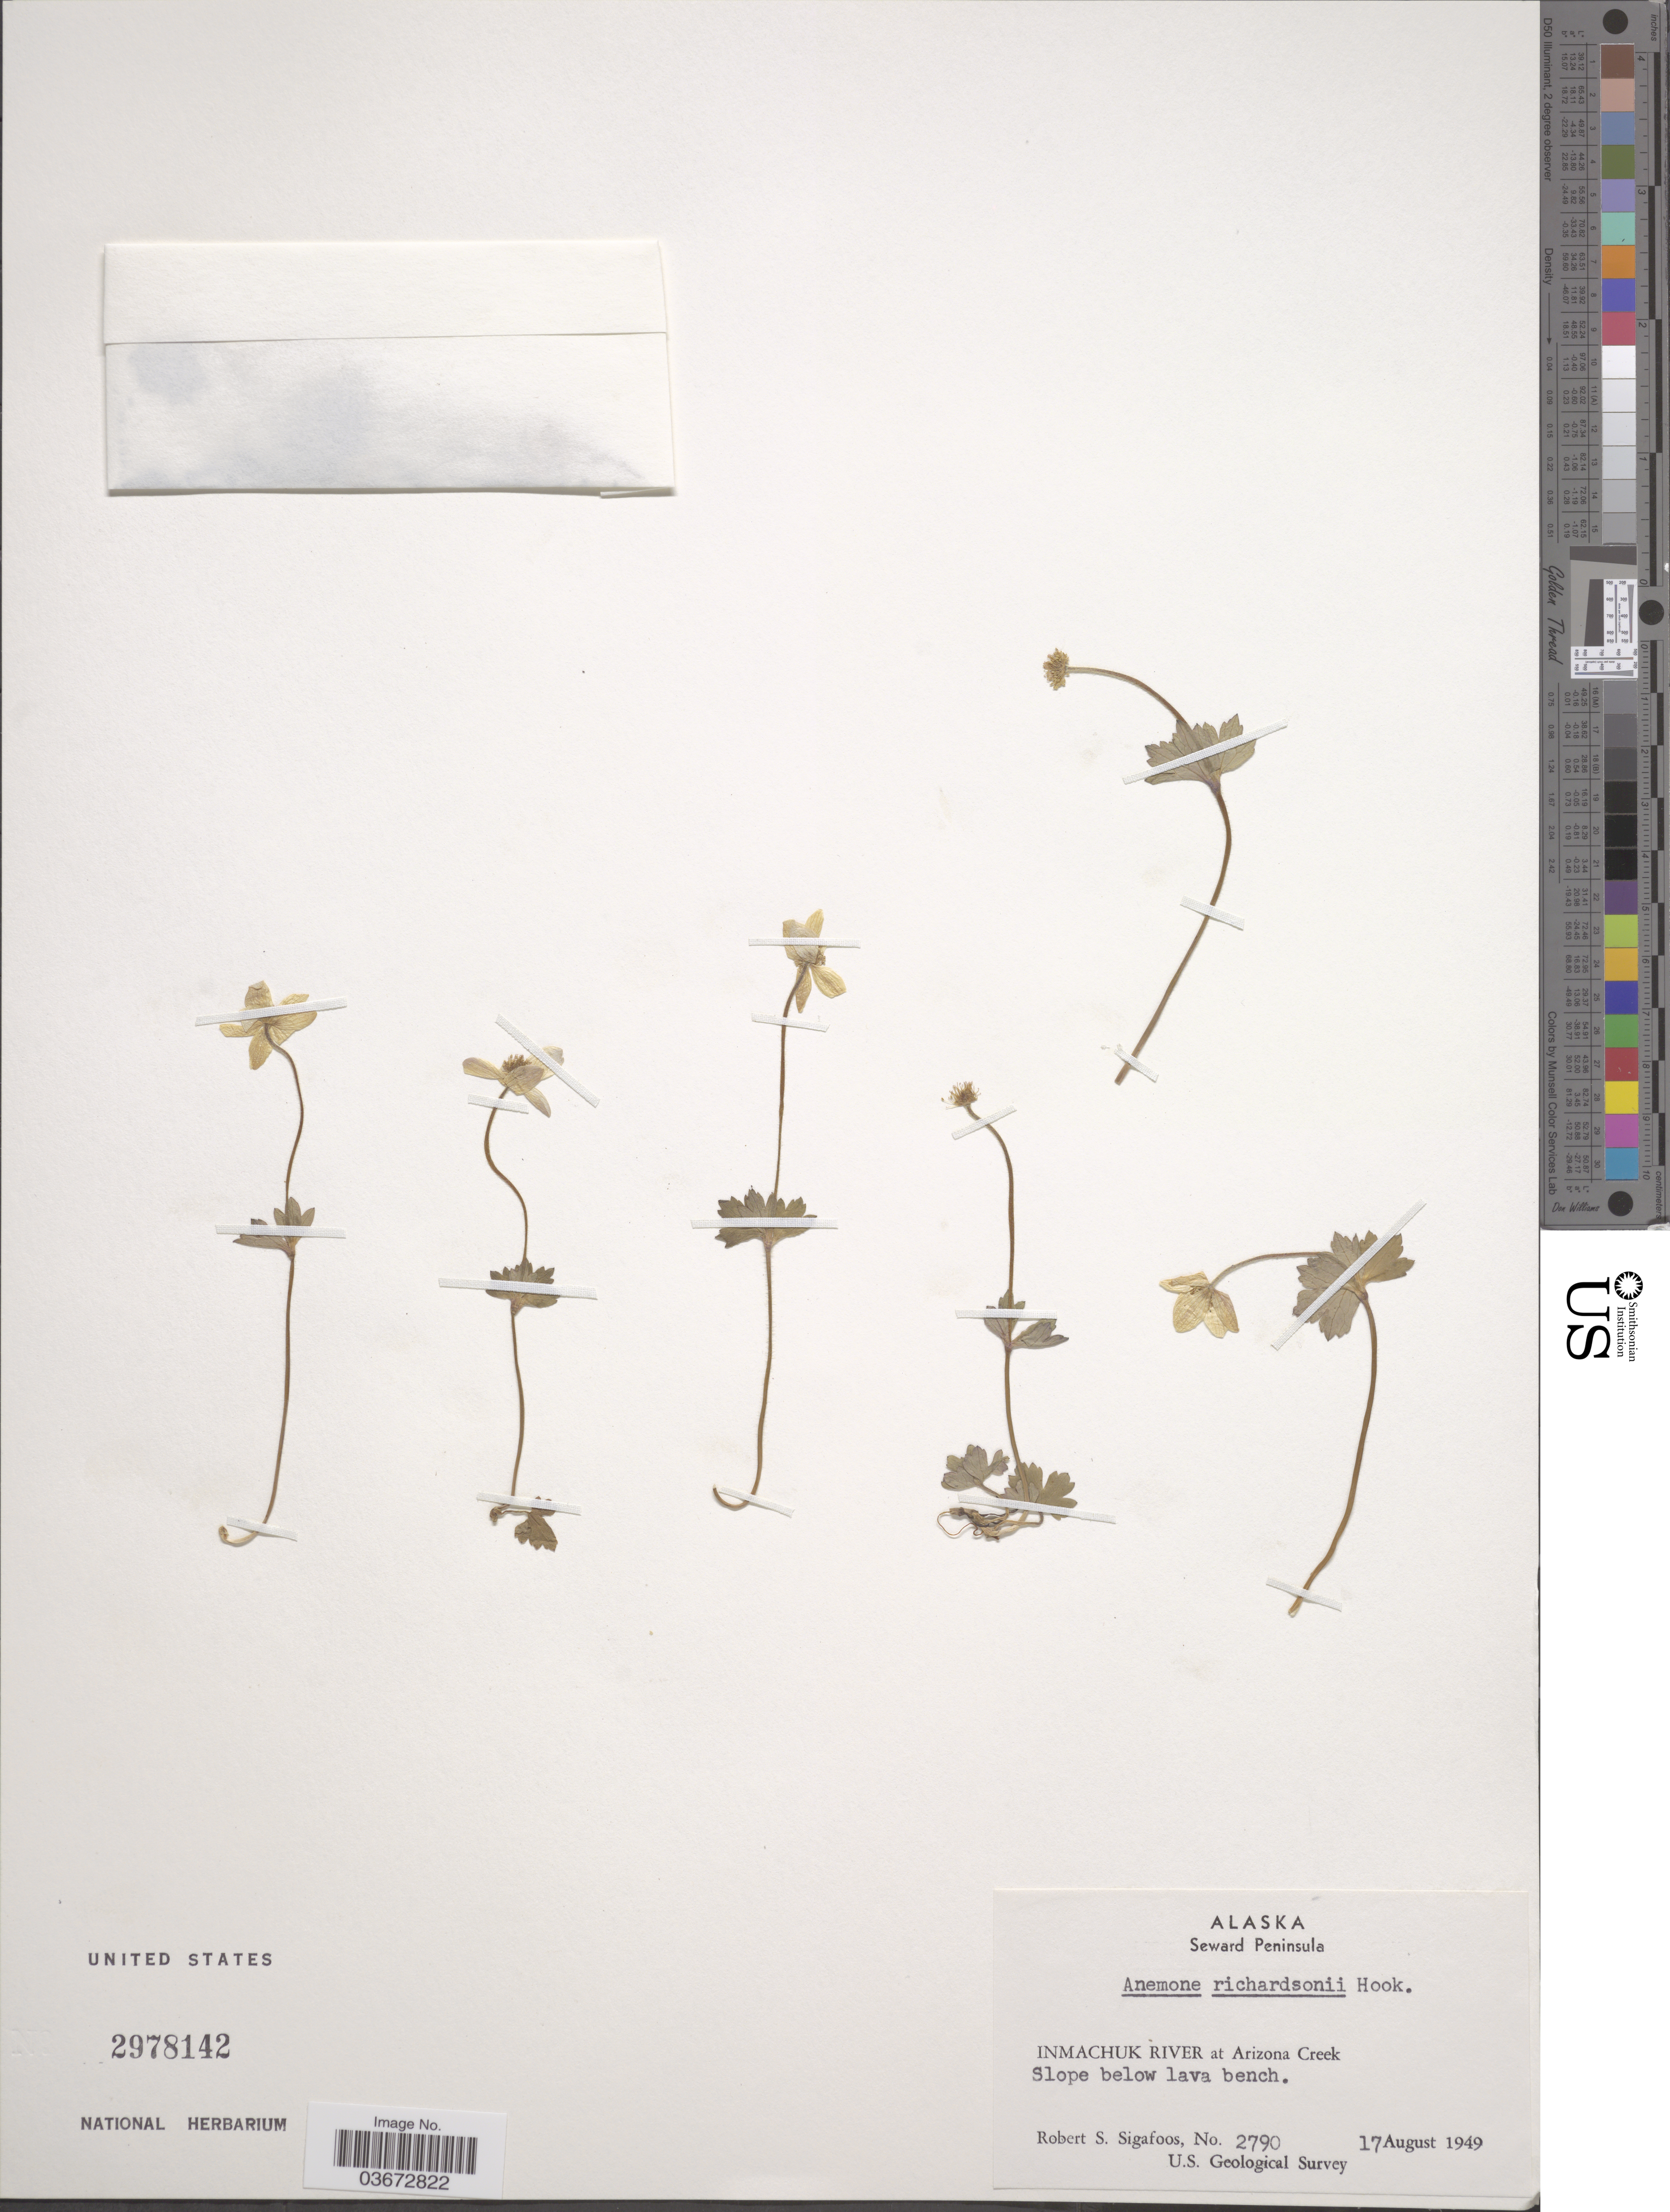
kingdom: Plantae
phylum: Tracheophyta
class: Magnoliopsida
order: Ranunculales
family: Ranunculaceae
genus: Anemone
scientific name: Anemone richardsonii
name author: Hook.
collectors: R. Sigafoos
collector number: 2790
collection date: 1949-08-17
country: United States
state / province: Alaska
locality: Seward Peninsula. Inmachuk River at Arizona Creek.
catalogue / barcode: US 2978142